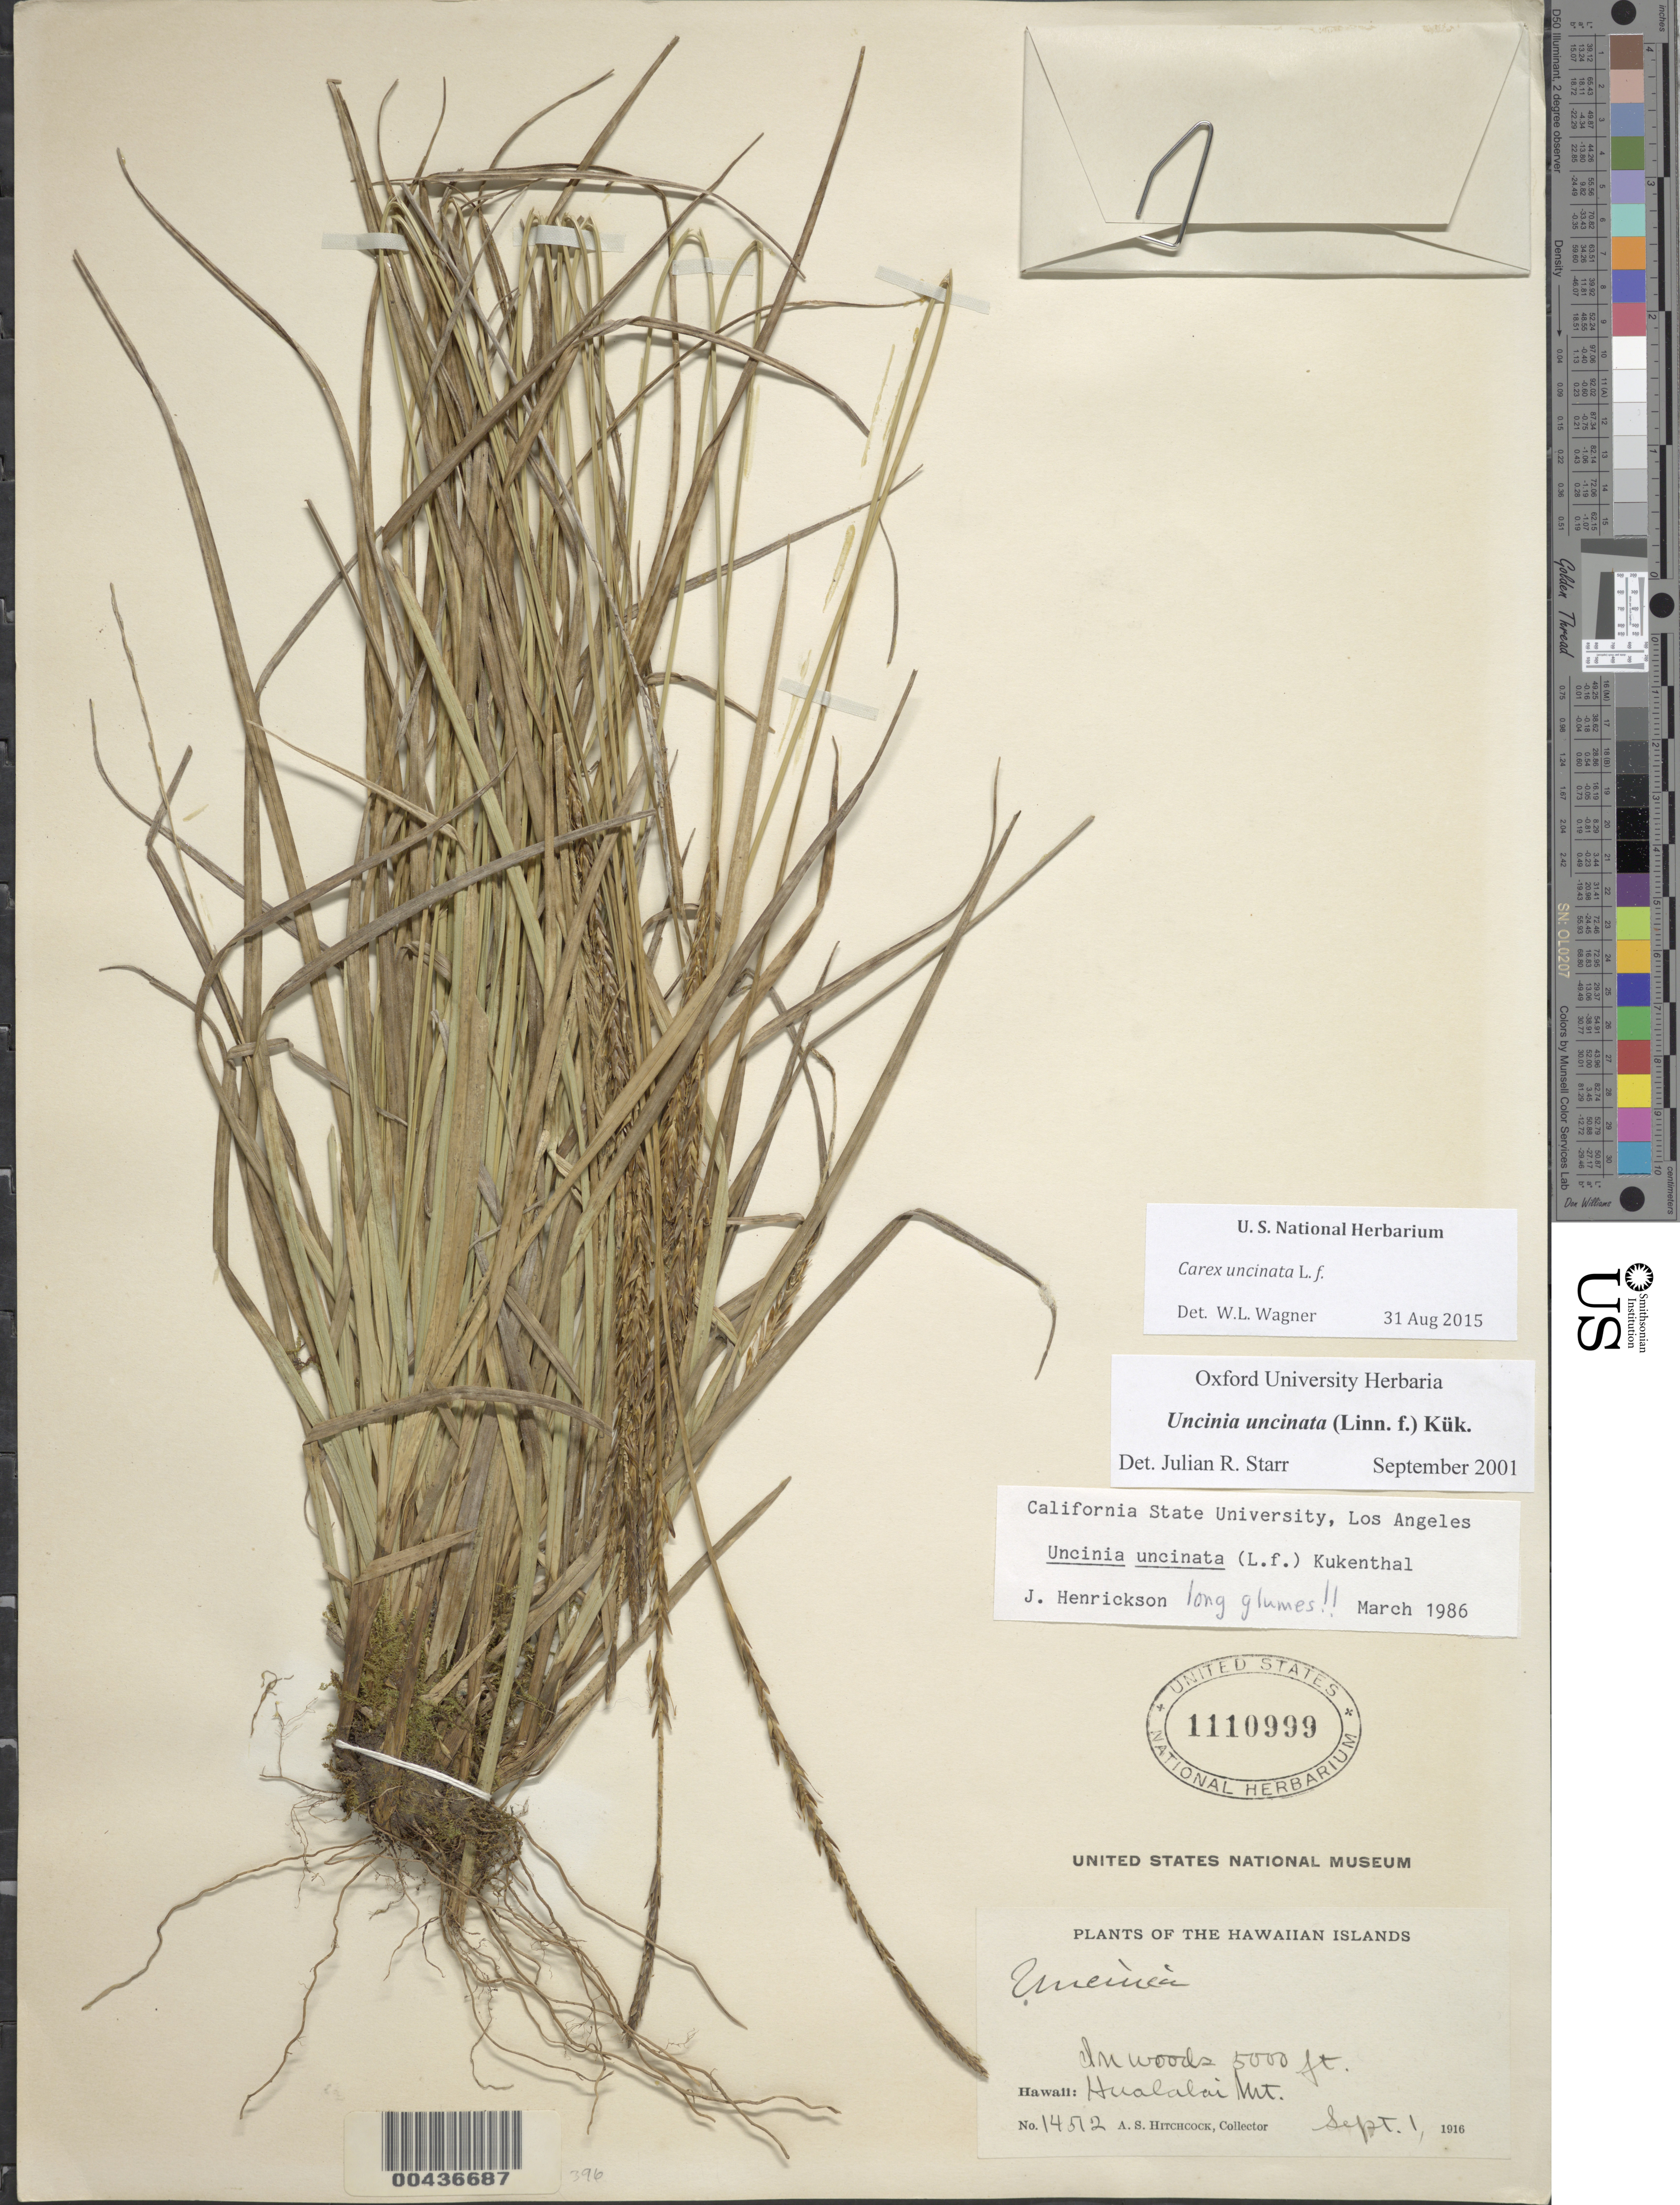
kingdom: Plantae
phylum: Tracheophyta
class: Liliopsida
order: Poales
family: Cyperaceae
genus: Carex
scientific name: Carex uncinata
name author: L. f.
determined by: Wagner, W. L., (BOT), Smithsonian Institution - National Museum of Natural History (UNITED STATES)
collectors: A. S. Hitchcock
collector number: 14512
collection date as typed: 1 Sep 1916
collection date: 1916-09-01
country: United States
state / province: Hawaii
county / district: Hawaii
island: Hawaii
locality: Hualalai Mountain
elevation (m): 1524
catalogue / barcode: US 1110999